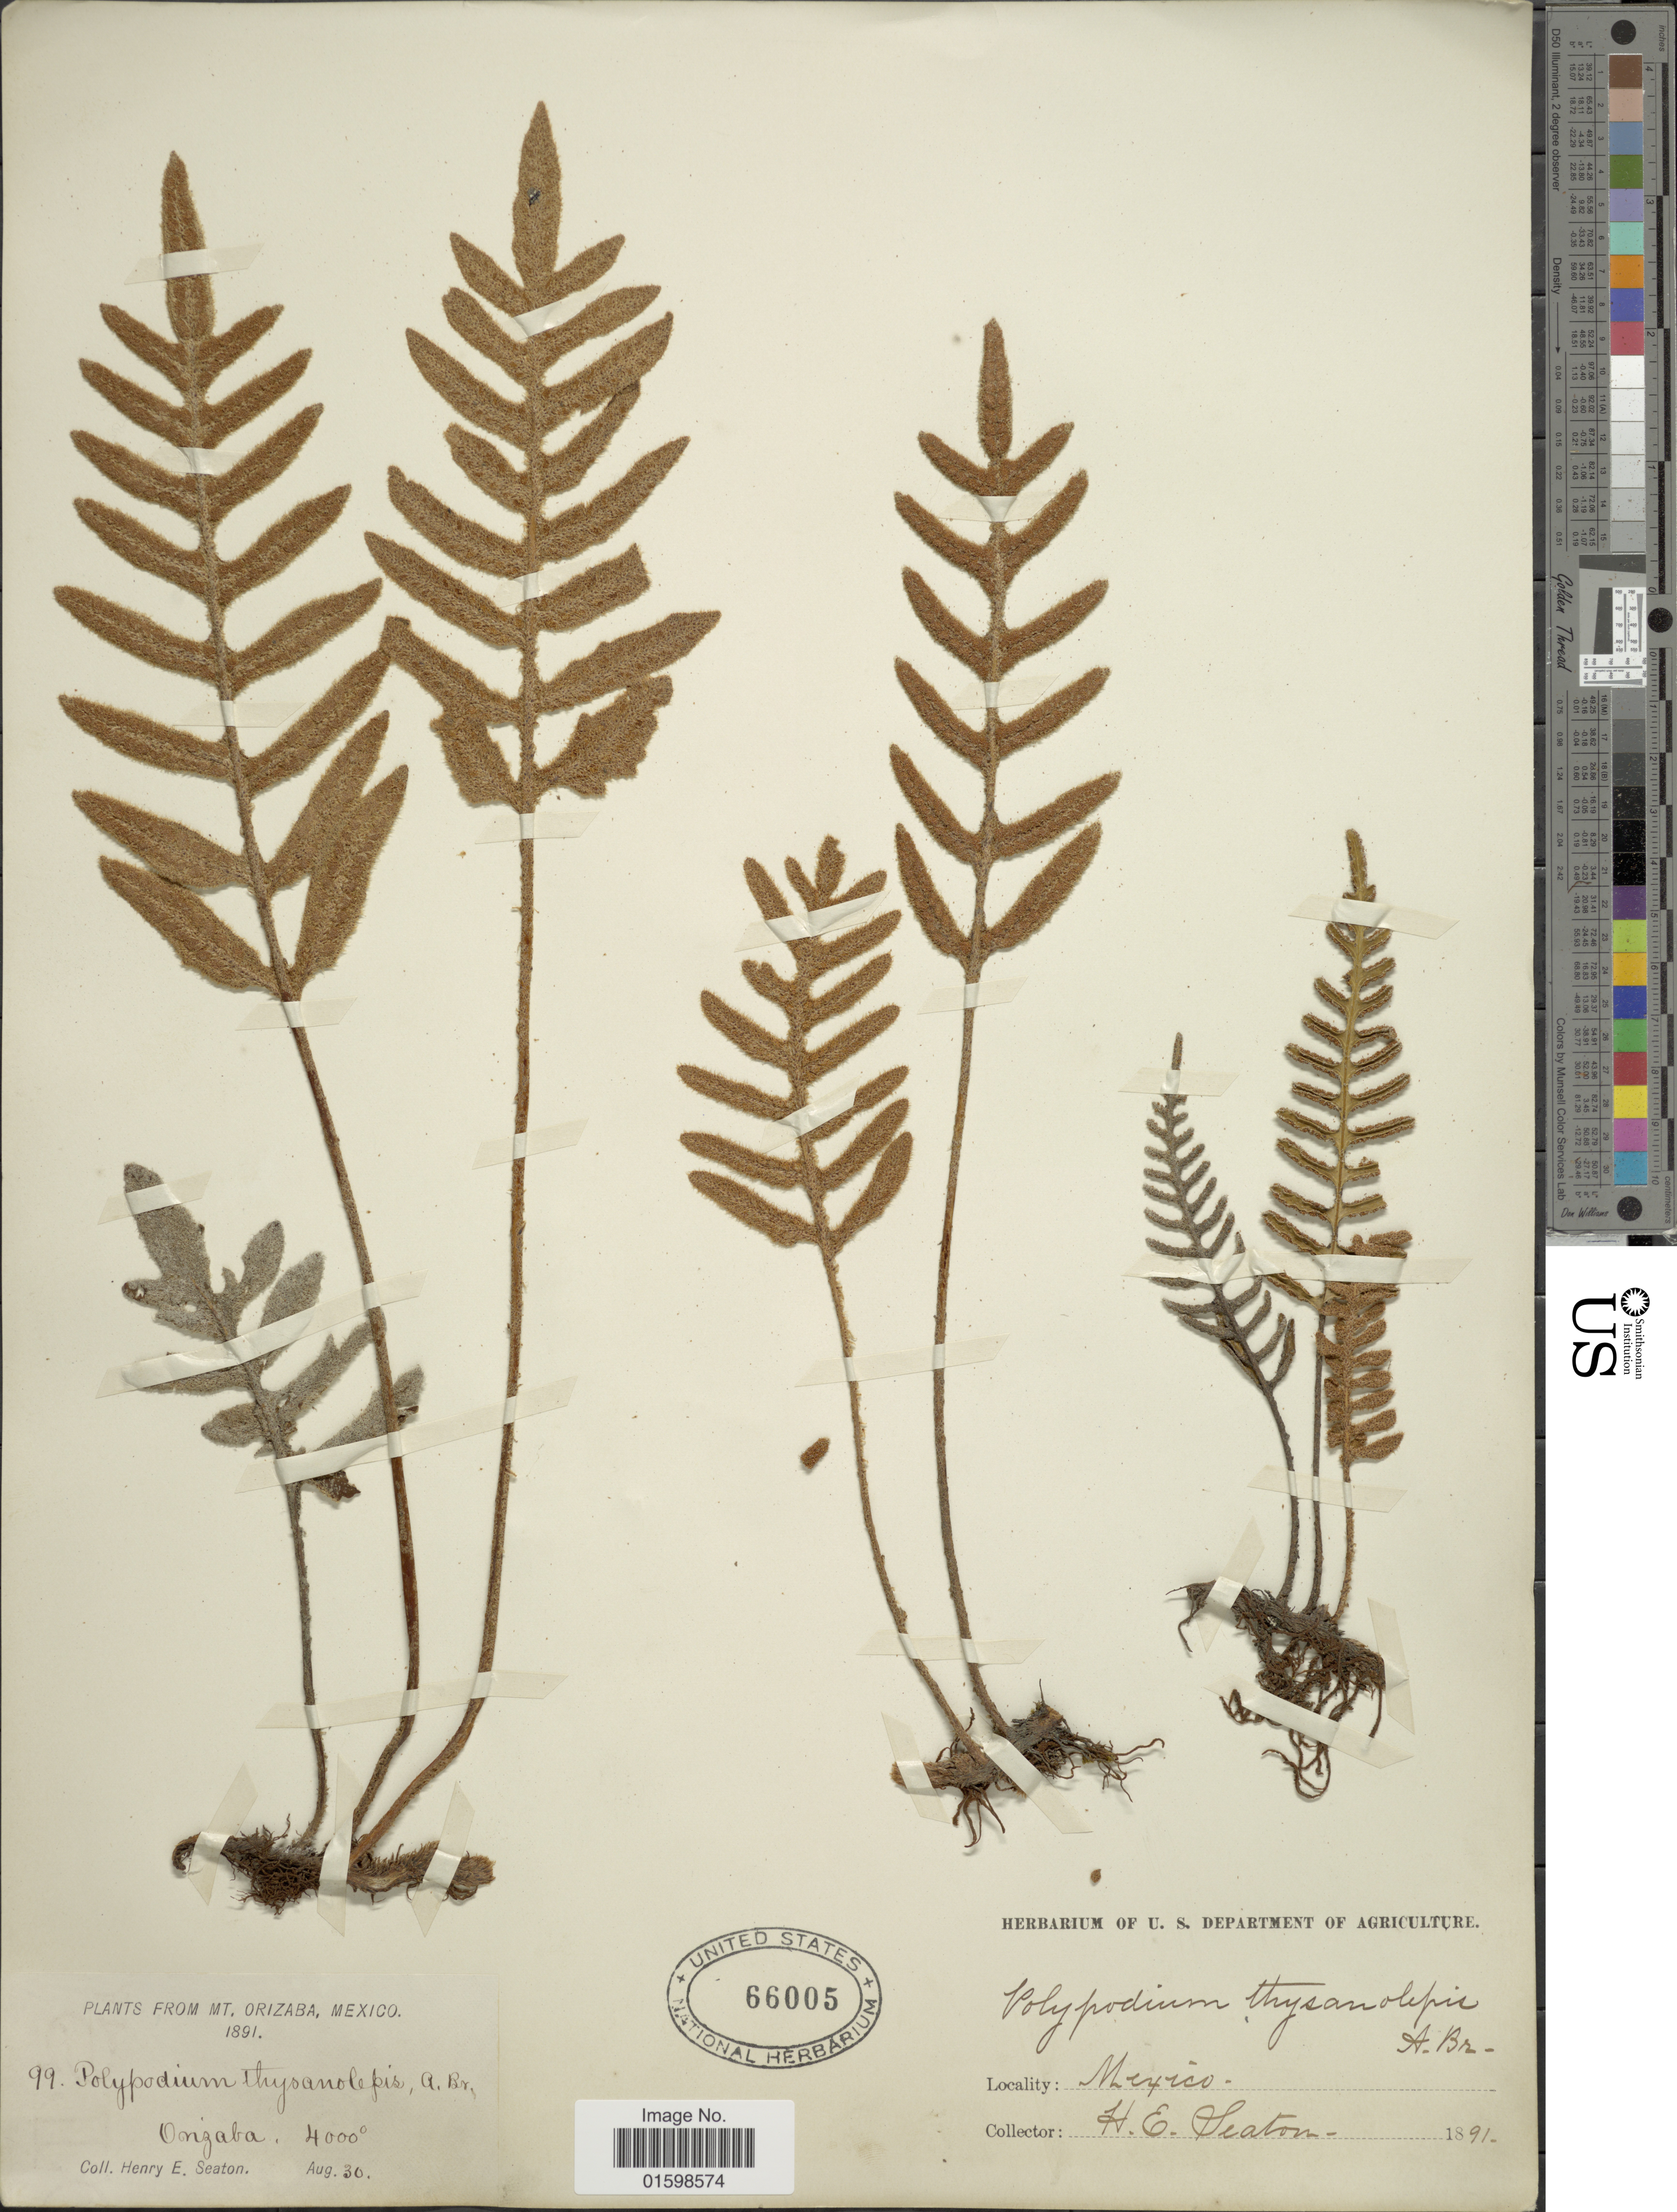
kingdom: Plantae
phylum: Tracheophyta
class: Polypodiopsida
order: Polypodiales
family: Polypodiaceae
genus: Pleopeltis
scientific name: Pleopeltis thyssanolepis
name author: (A. Braun ex Klotzsch) E.G. Andrews & Windham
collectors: H. E. Seaton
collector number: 99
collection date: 1891-08-30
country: Mexico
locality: Mt. Orizaba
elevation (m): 1219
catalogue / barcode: US 66005